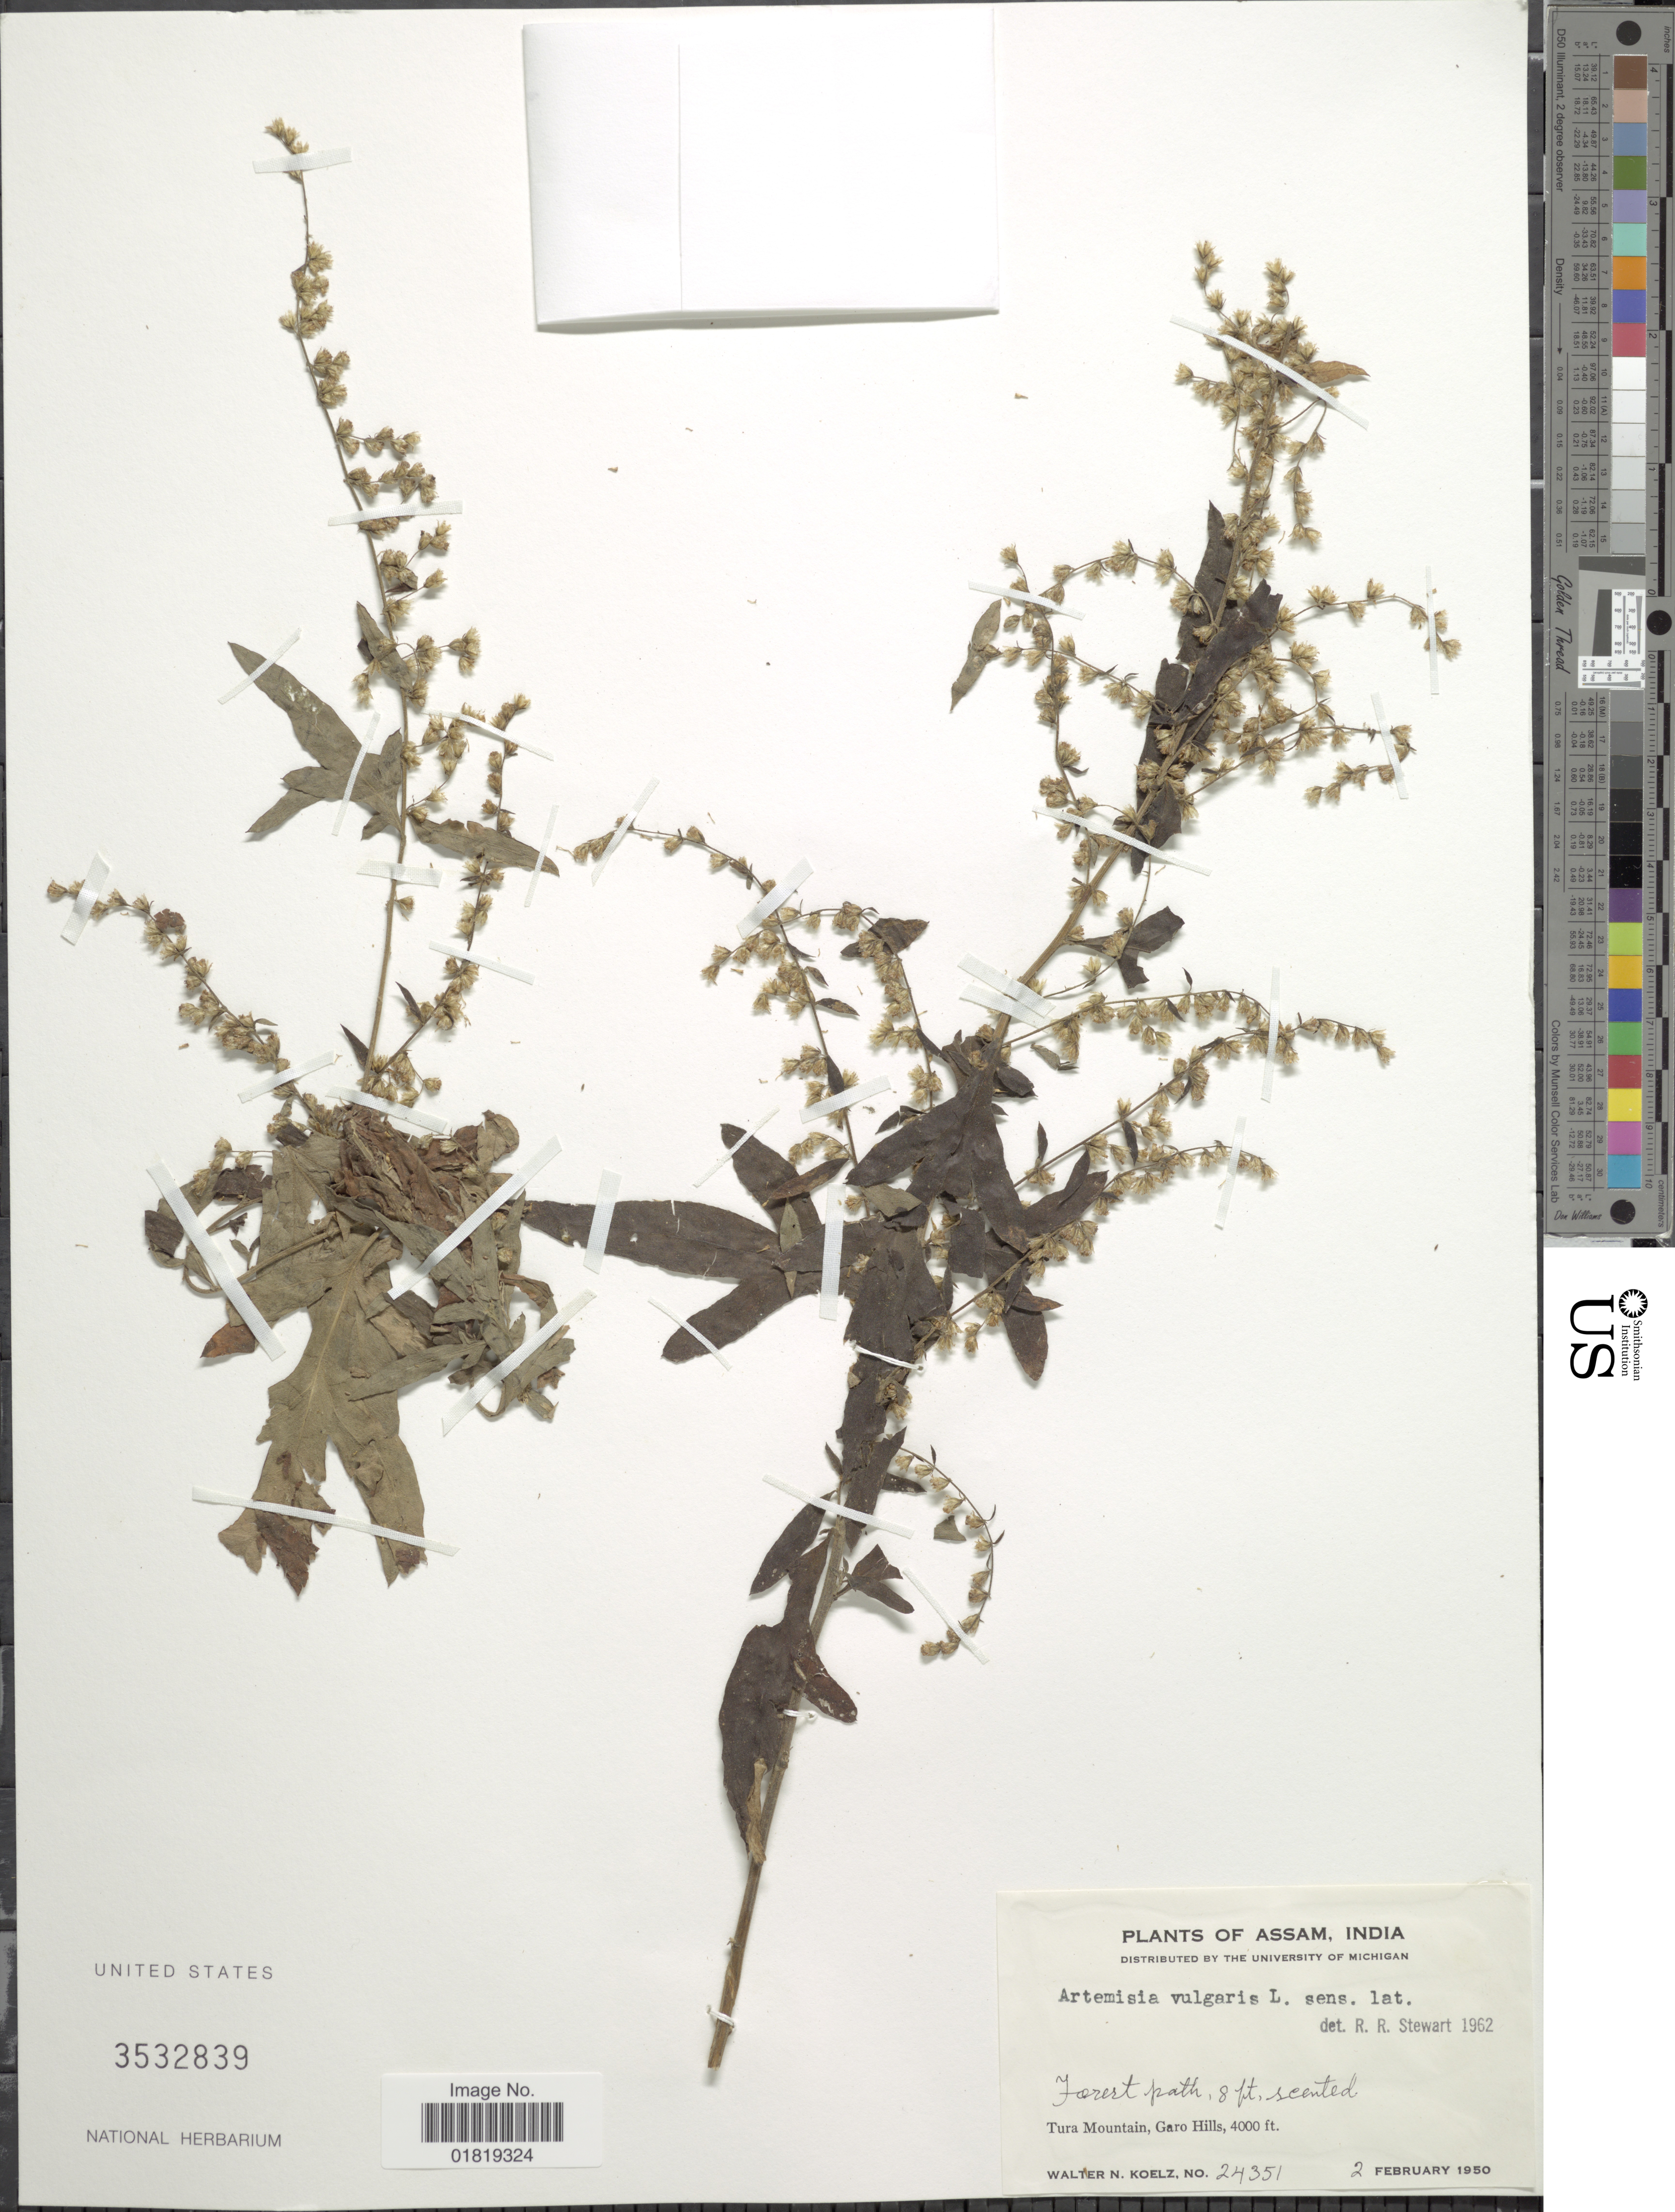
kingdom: Plantae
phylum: Tracheophyta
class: Magnoliopsida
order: Asterales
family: Asteraceae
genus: Artemisia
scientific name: Artemisia vulgaris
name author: L.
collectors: W. N. Koelz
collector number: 24351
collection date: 1950-02-02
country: India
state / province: Meghalaya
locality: Tura Mountain, Garo Hills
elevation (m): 1219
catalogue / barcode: US 3532839